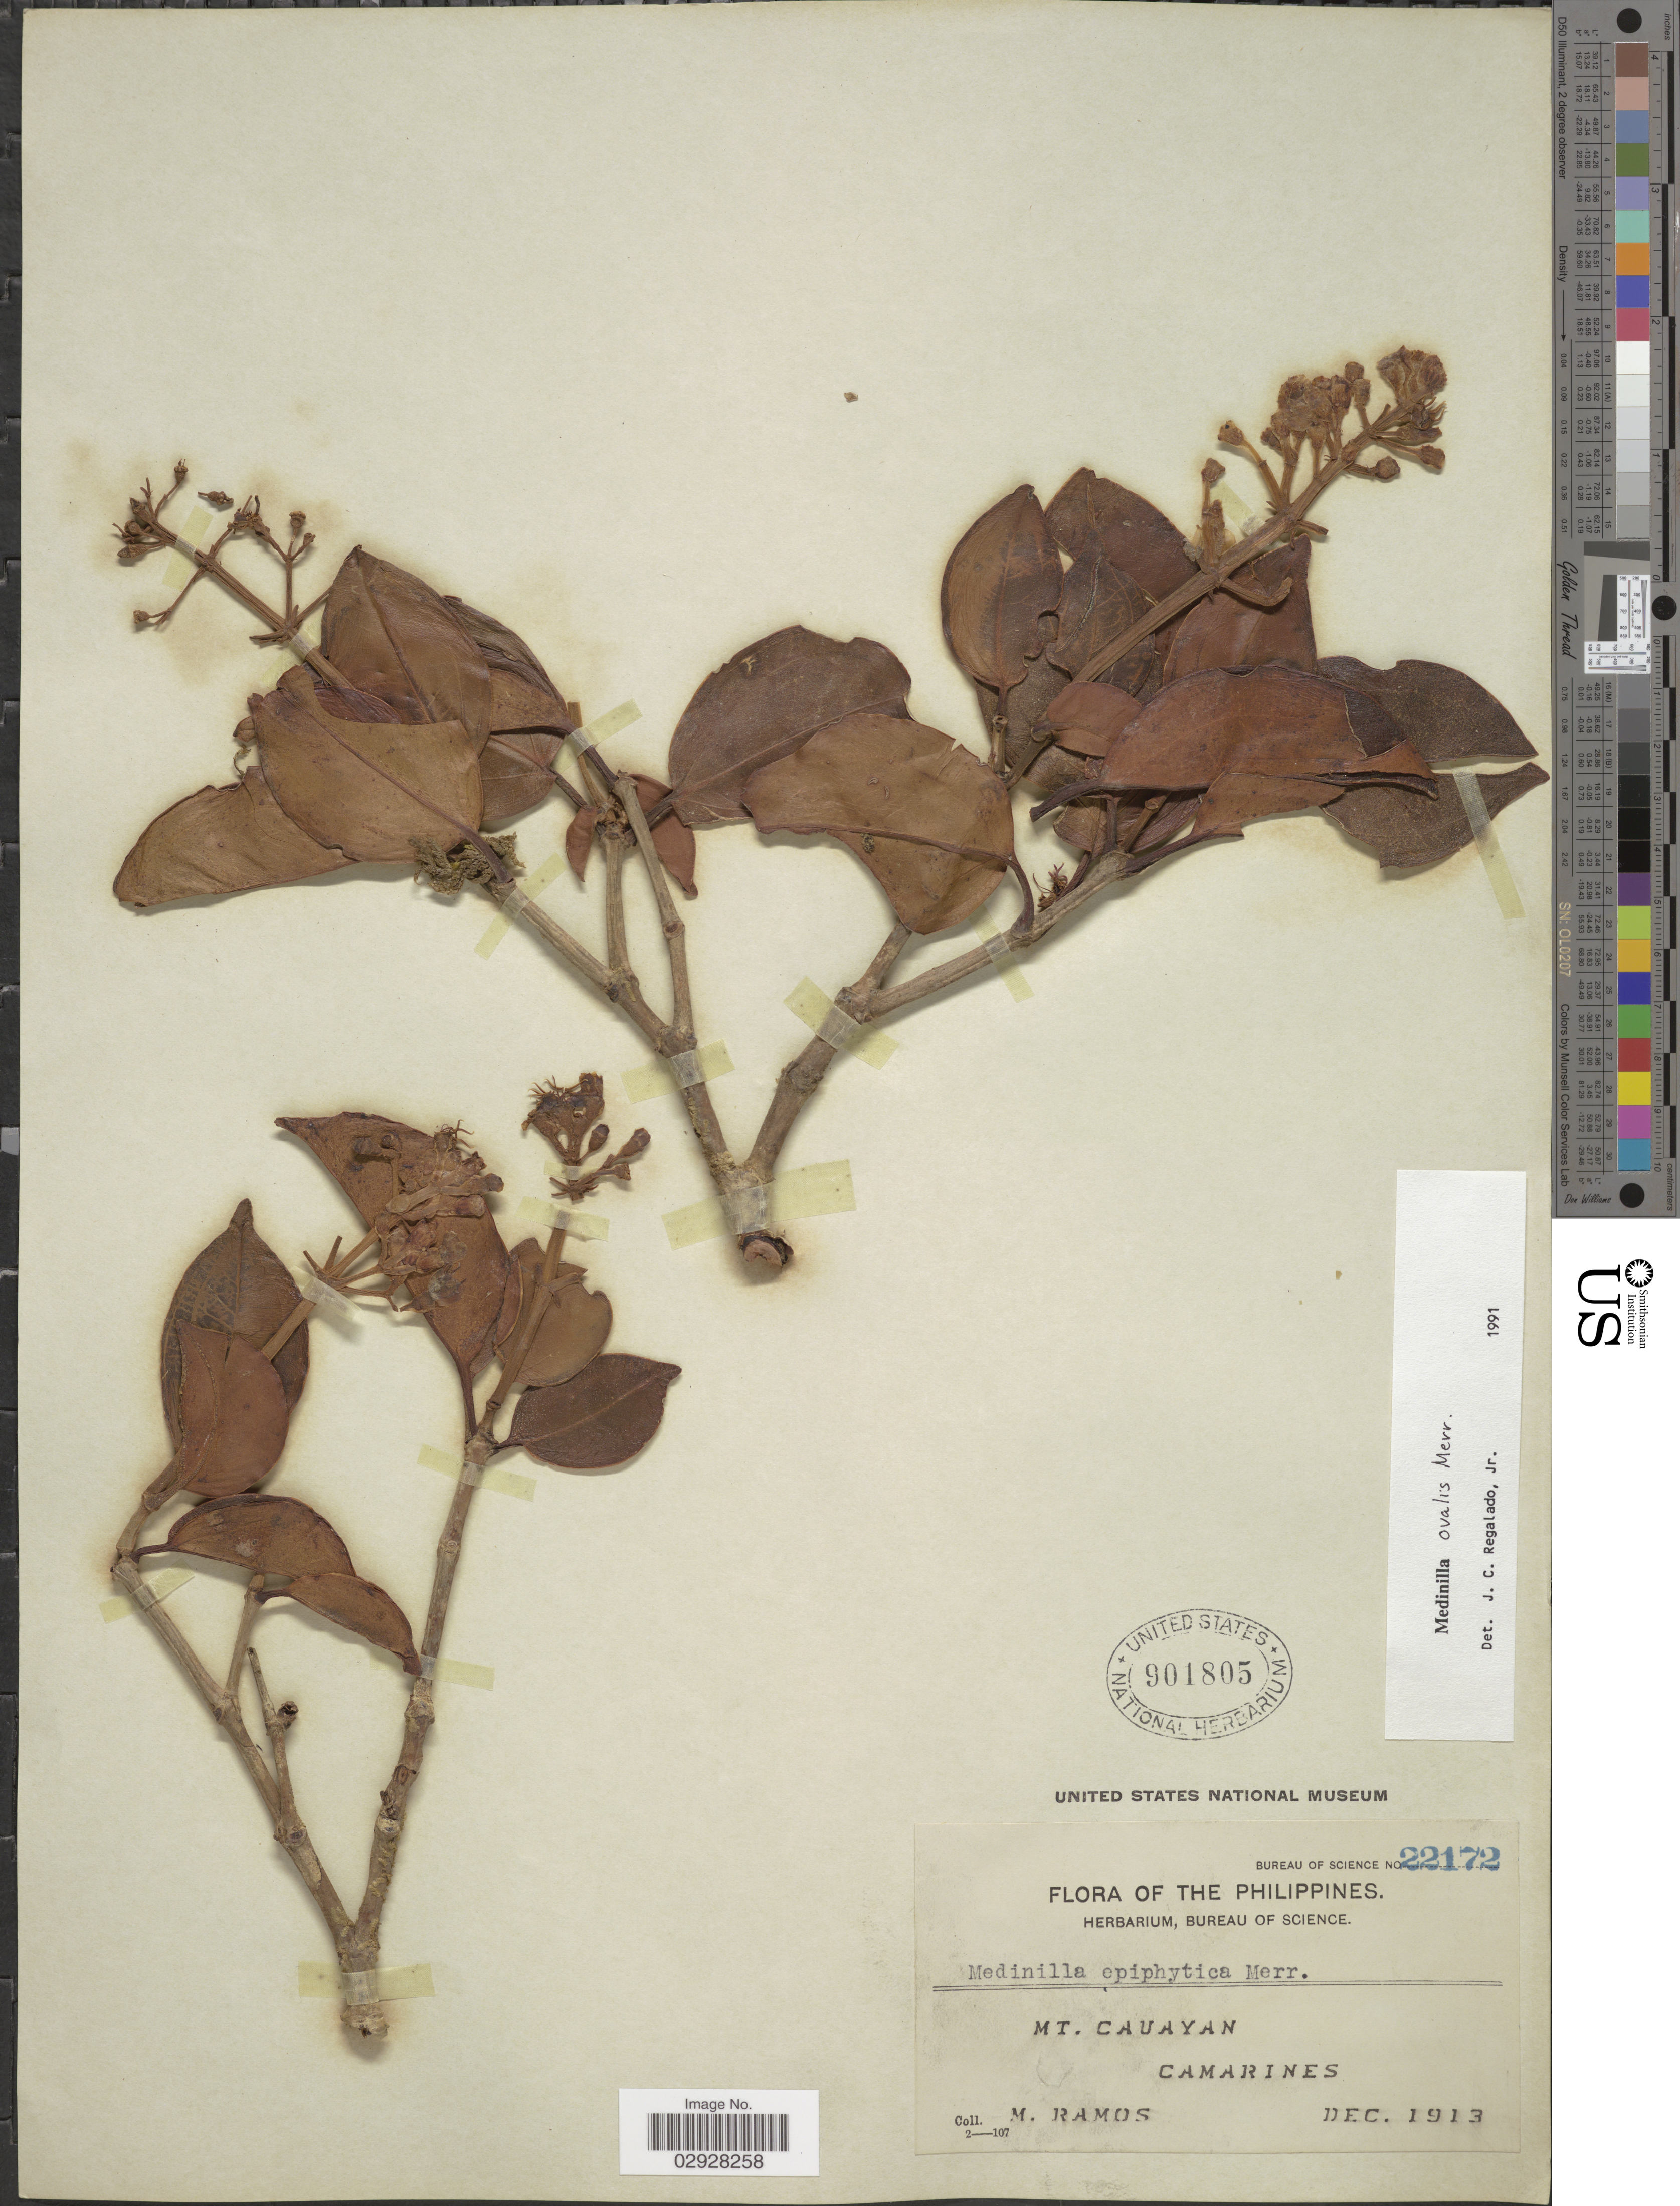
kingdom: Plantae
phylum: Tracheophyta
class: Magnoliopsida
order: Myrtales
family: Melastomataceae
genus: Medinilla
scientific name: Medinilla ovalis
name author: Merr.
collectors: M. Ramos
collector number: Bureau of Science 22172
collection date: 1913-12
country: Philippines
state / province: Bicol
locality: Mt. Cauayan, Camarines.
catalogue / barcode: US 901805